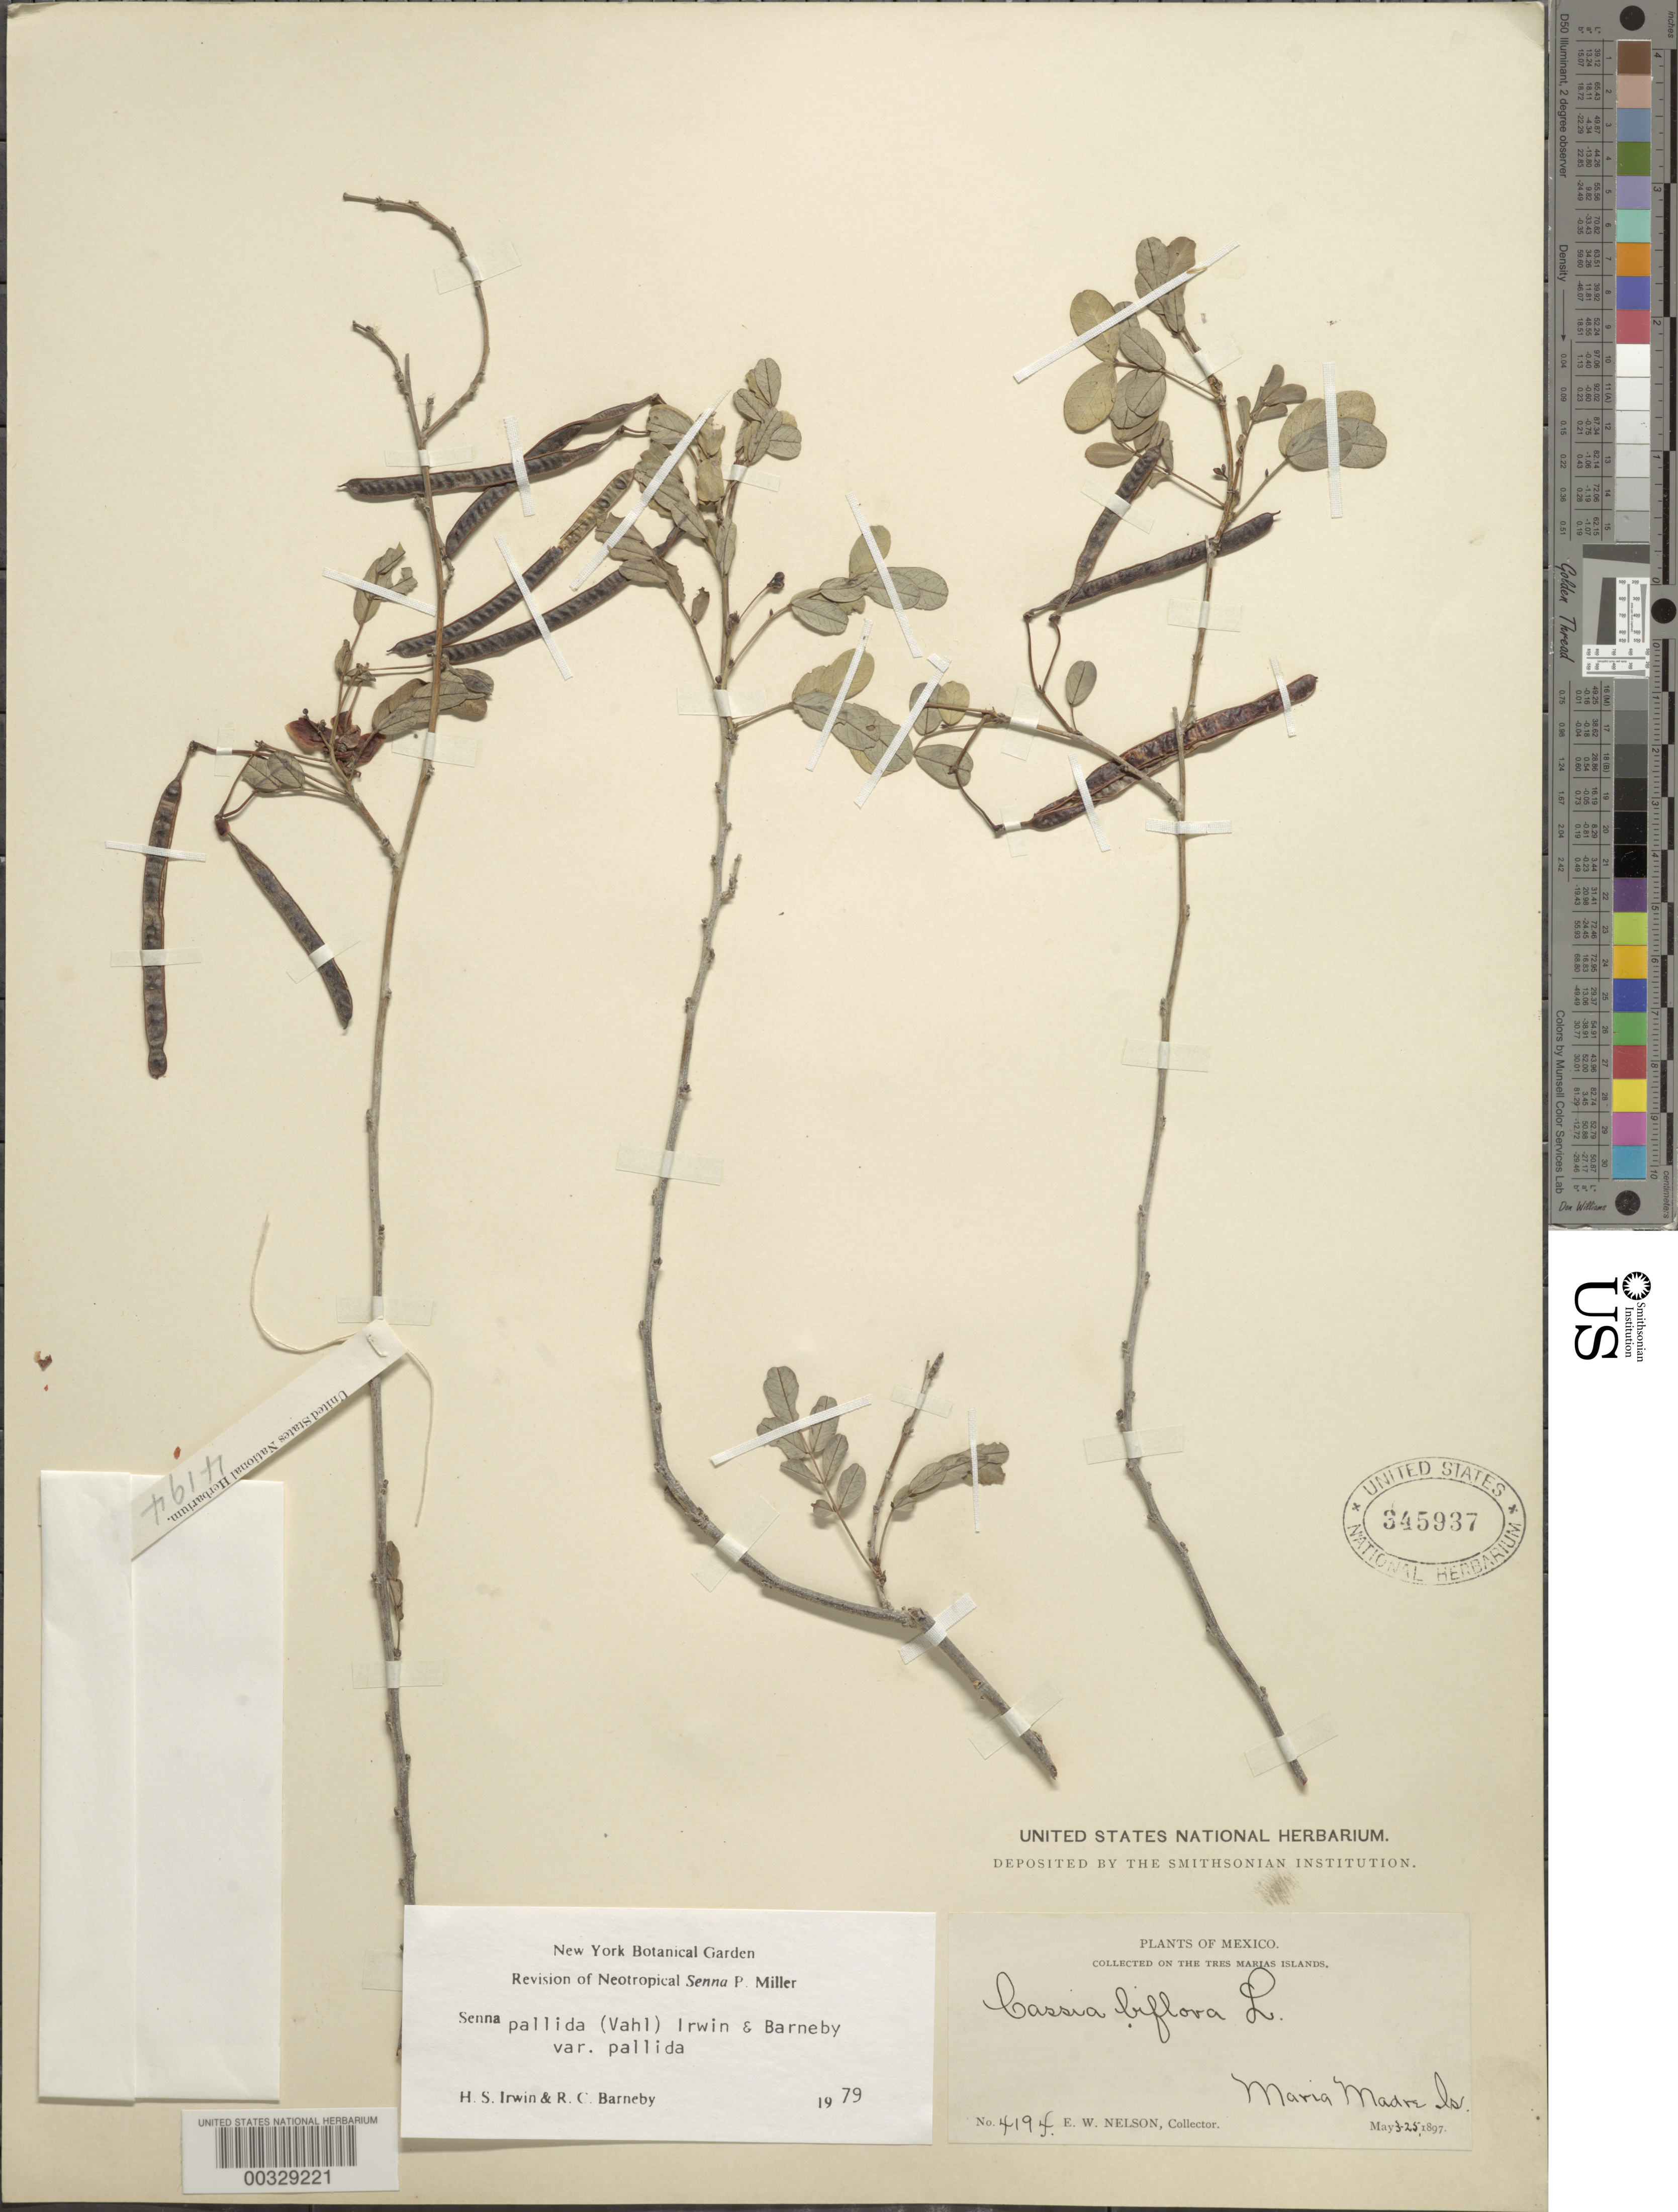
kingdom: Plantae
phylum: Tracheophyta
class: Magnoliopsida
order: Fabales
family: Fabaceae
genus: Senna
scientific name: Senna pallida var. pallida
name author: (Vahl) H.S. Irwin & Barneby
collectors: E. W. Nelson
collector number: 4194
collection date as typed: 03 May 1897 to 25 May 1897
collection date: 1897-05-03/1897-05-25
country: Mexico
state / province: Nayarit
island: Maria Madre Island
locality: Maria madre, tres marias islands [Tres Marias Is.]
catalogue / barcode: US 345937